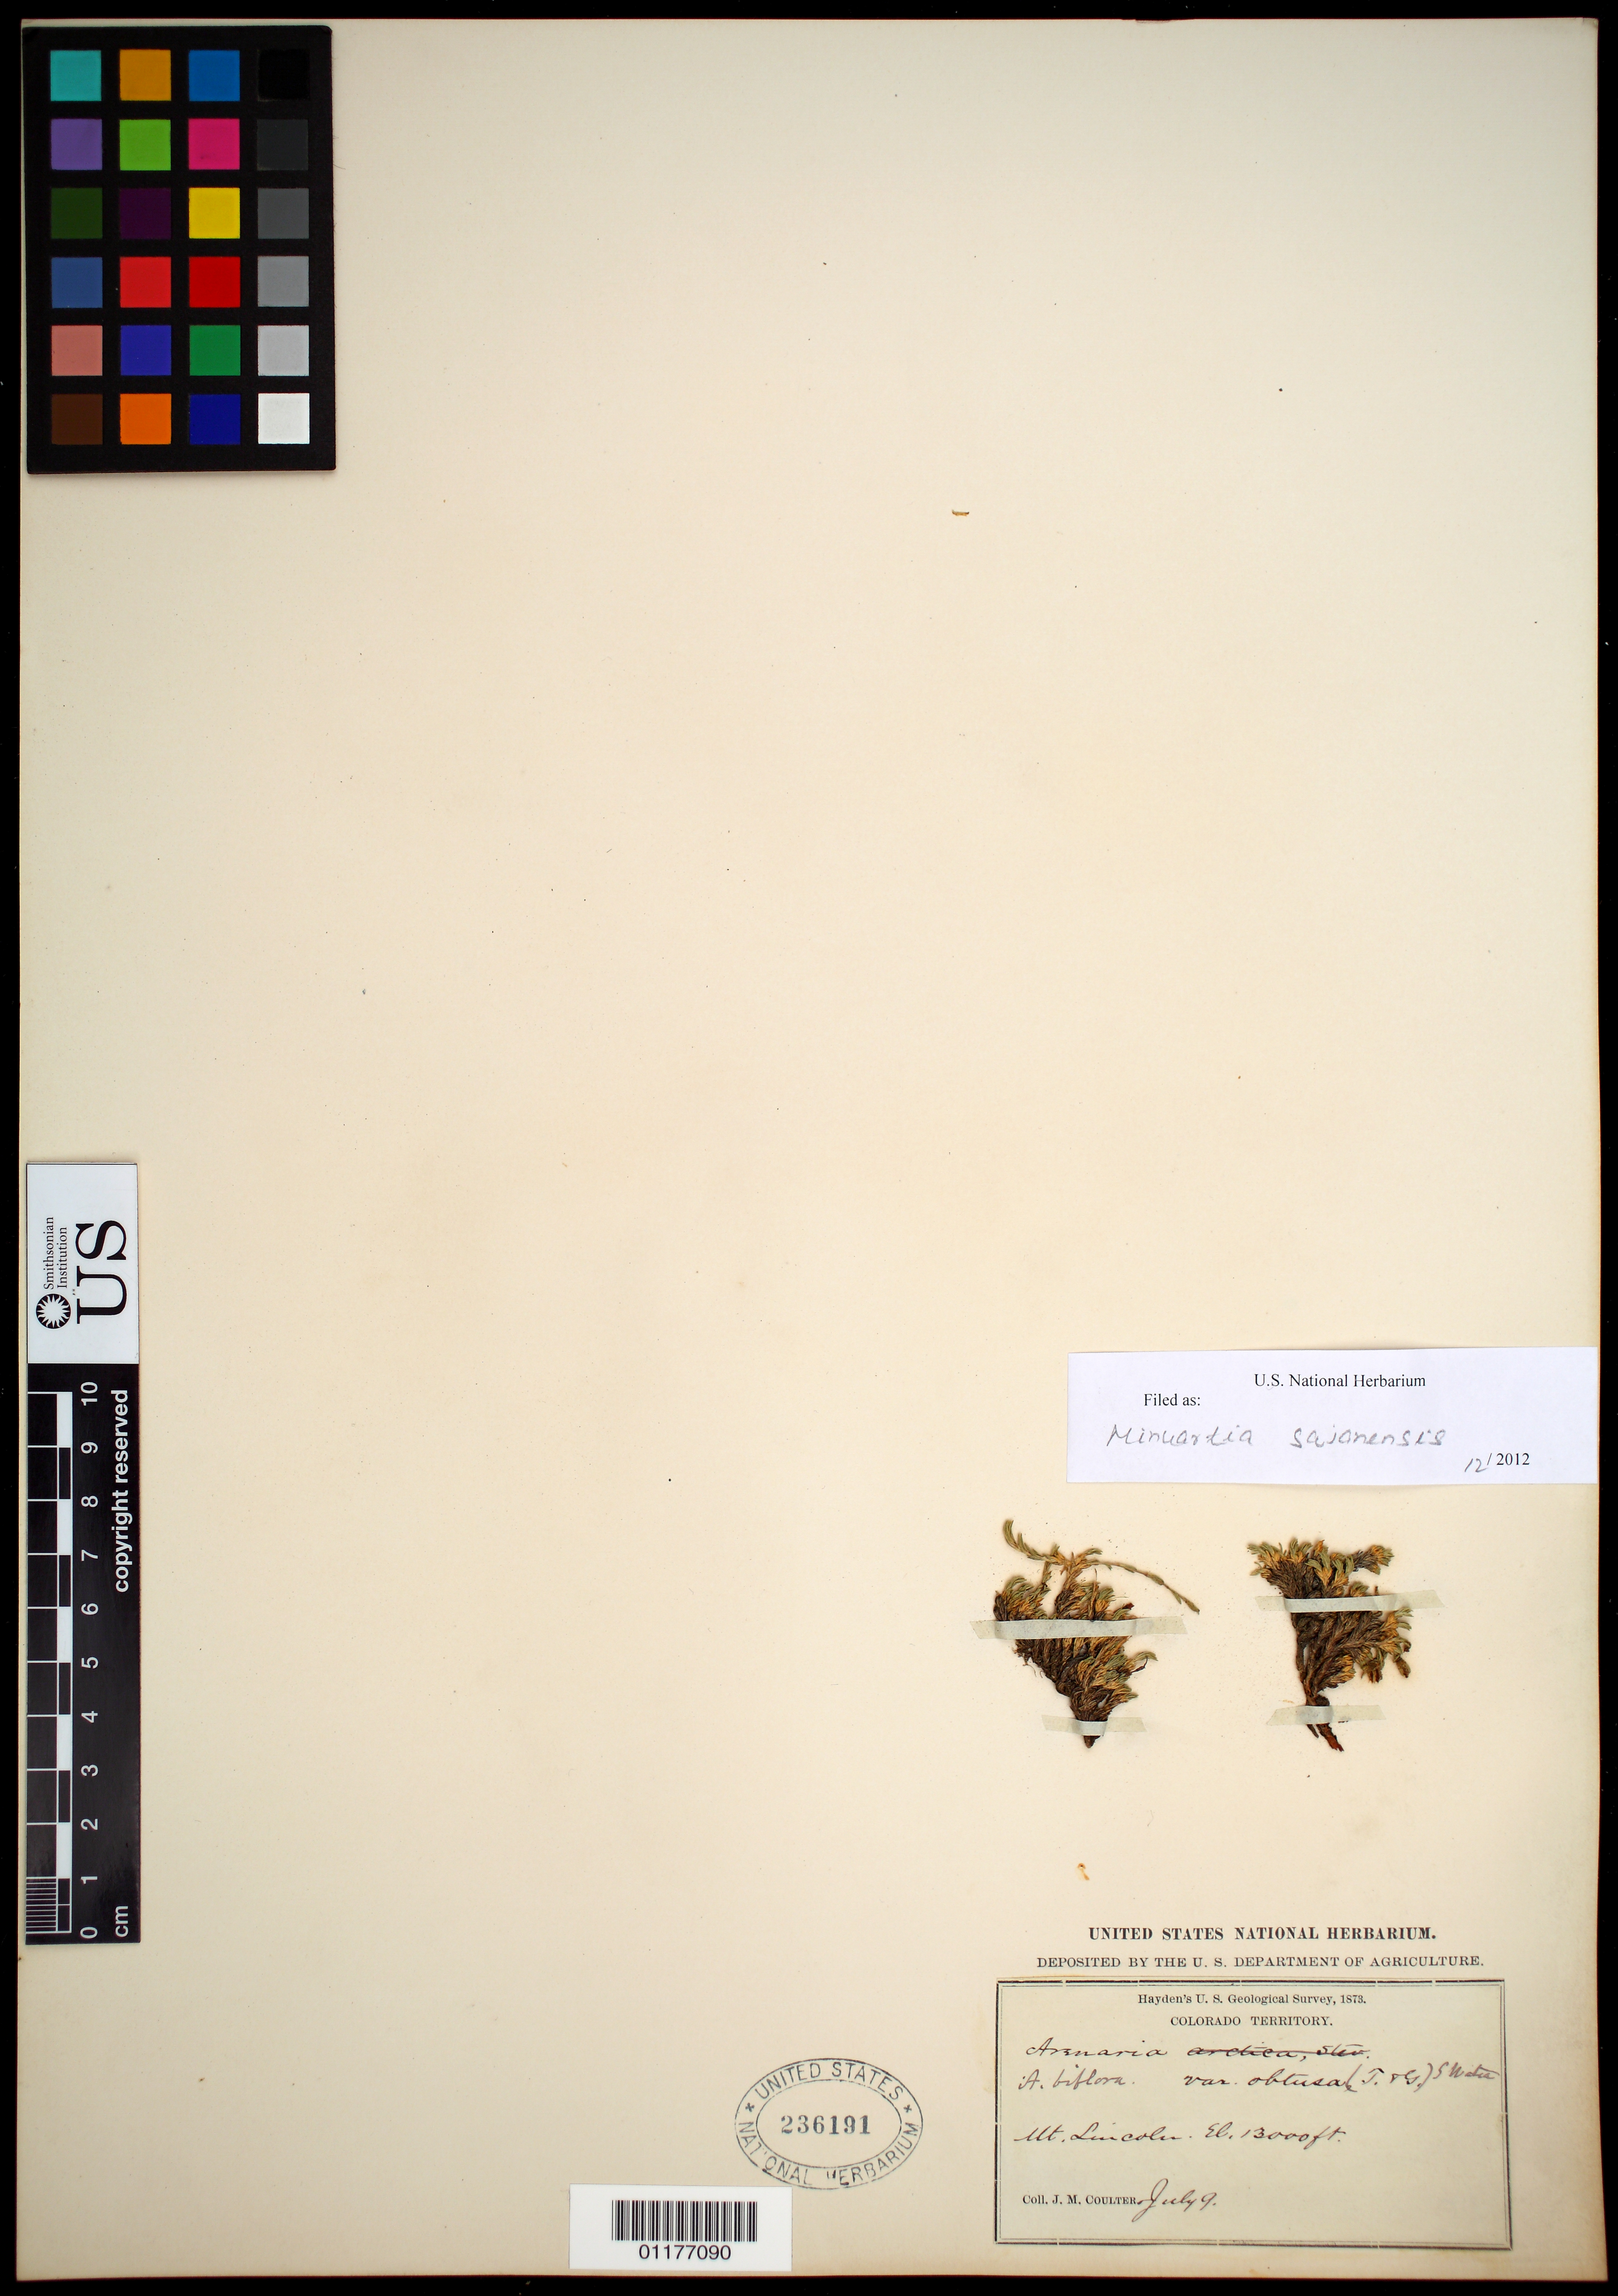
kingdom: Plantae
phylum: Tracheophyta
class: Magnoliopsida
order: Caryophyllales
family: Caryophyllaceae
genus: Cherleria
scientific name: Cherleria obtusiloba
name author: (Rydb.) A.J. Moore & Dillenb.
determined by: Strong, M. T., (US), Smithsonian Institution - National Museum of Natural History (UNITED STATES)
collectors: J. M. Coulter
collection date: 1873-07-09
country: United States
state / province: Colorado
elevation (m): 3962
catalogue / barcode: US 236191